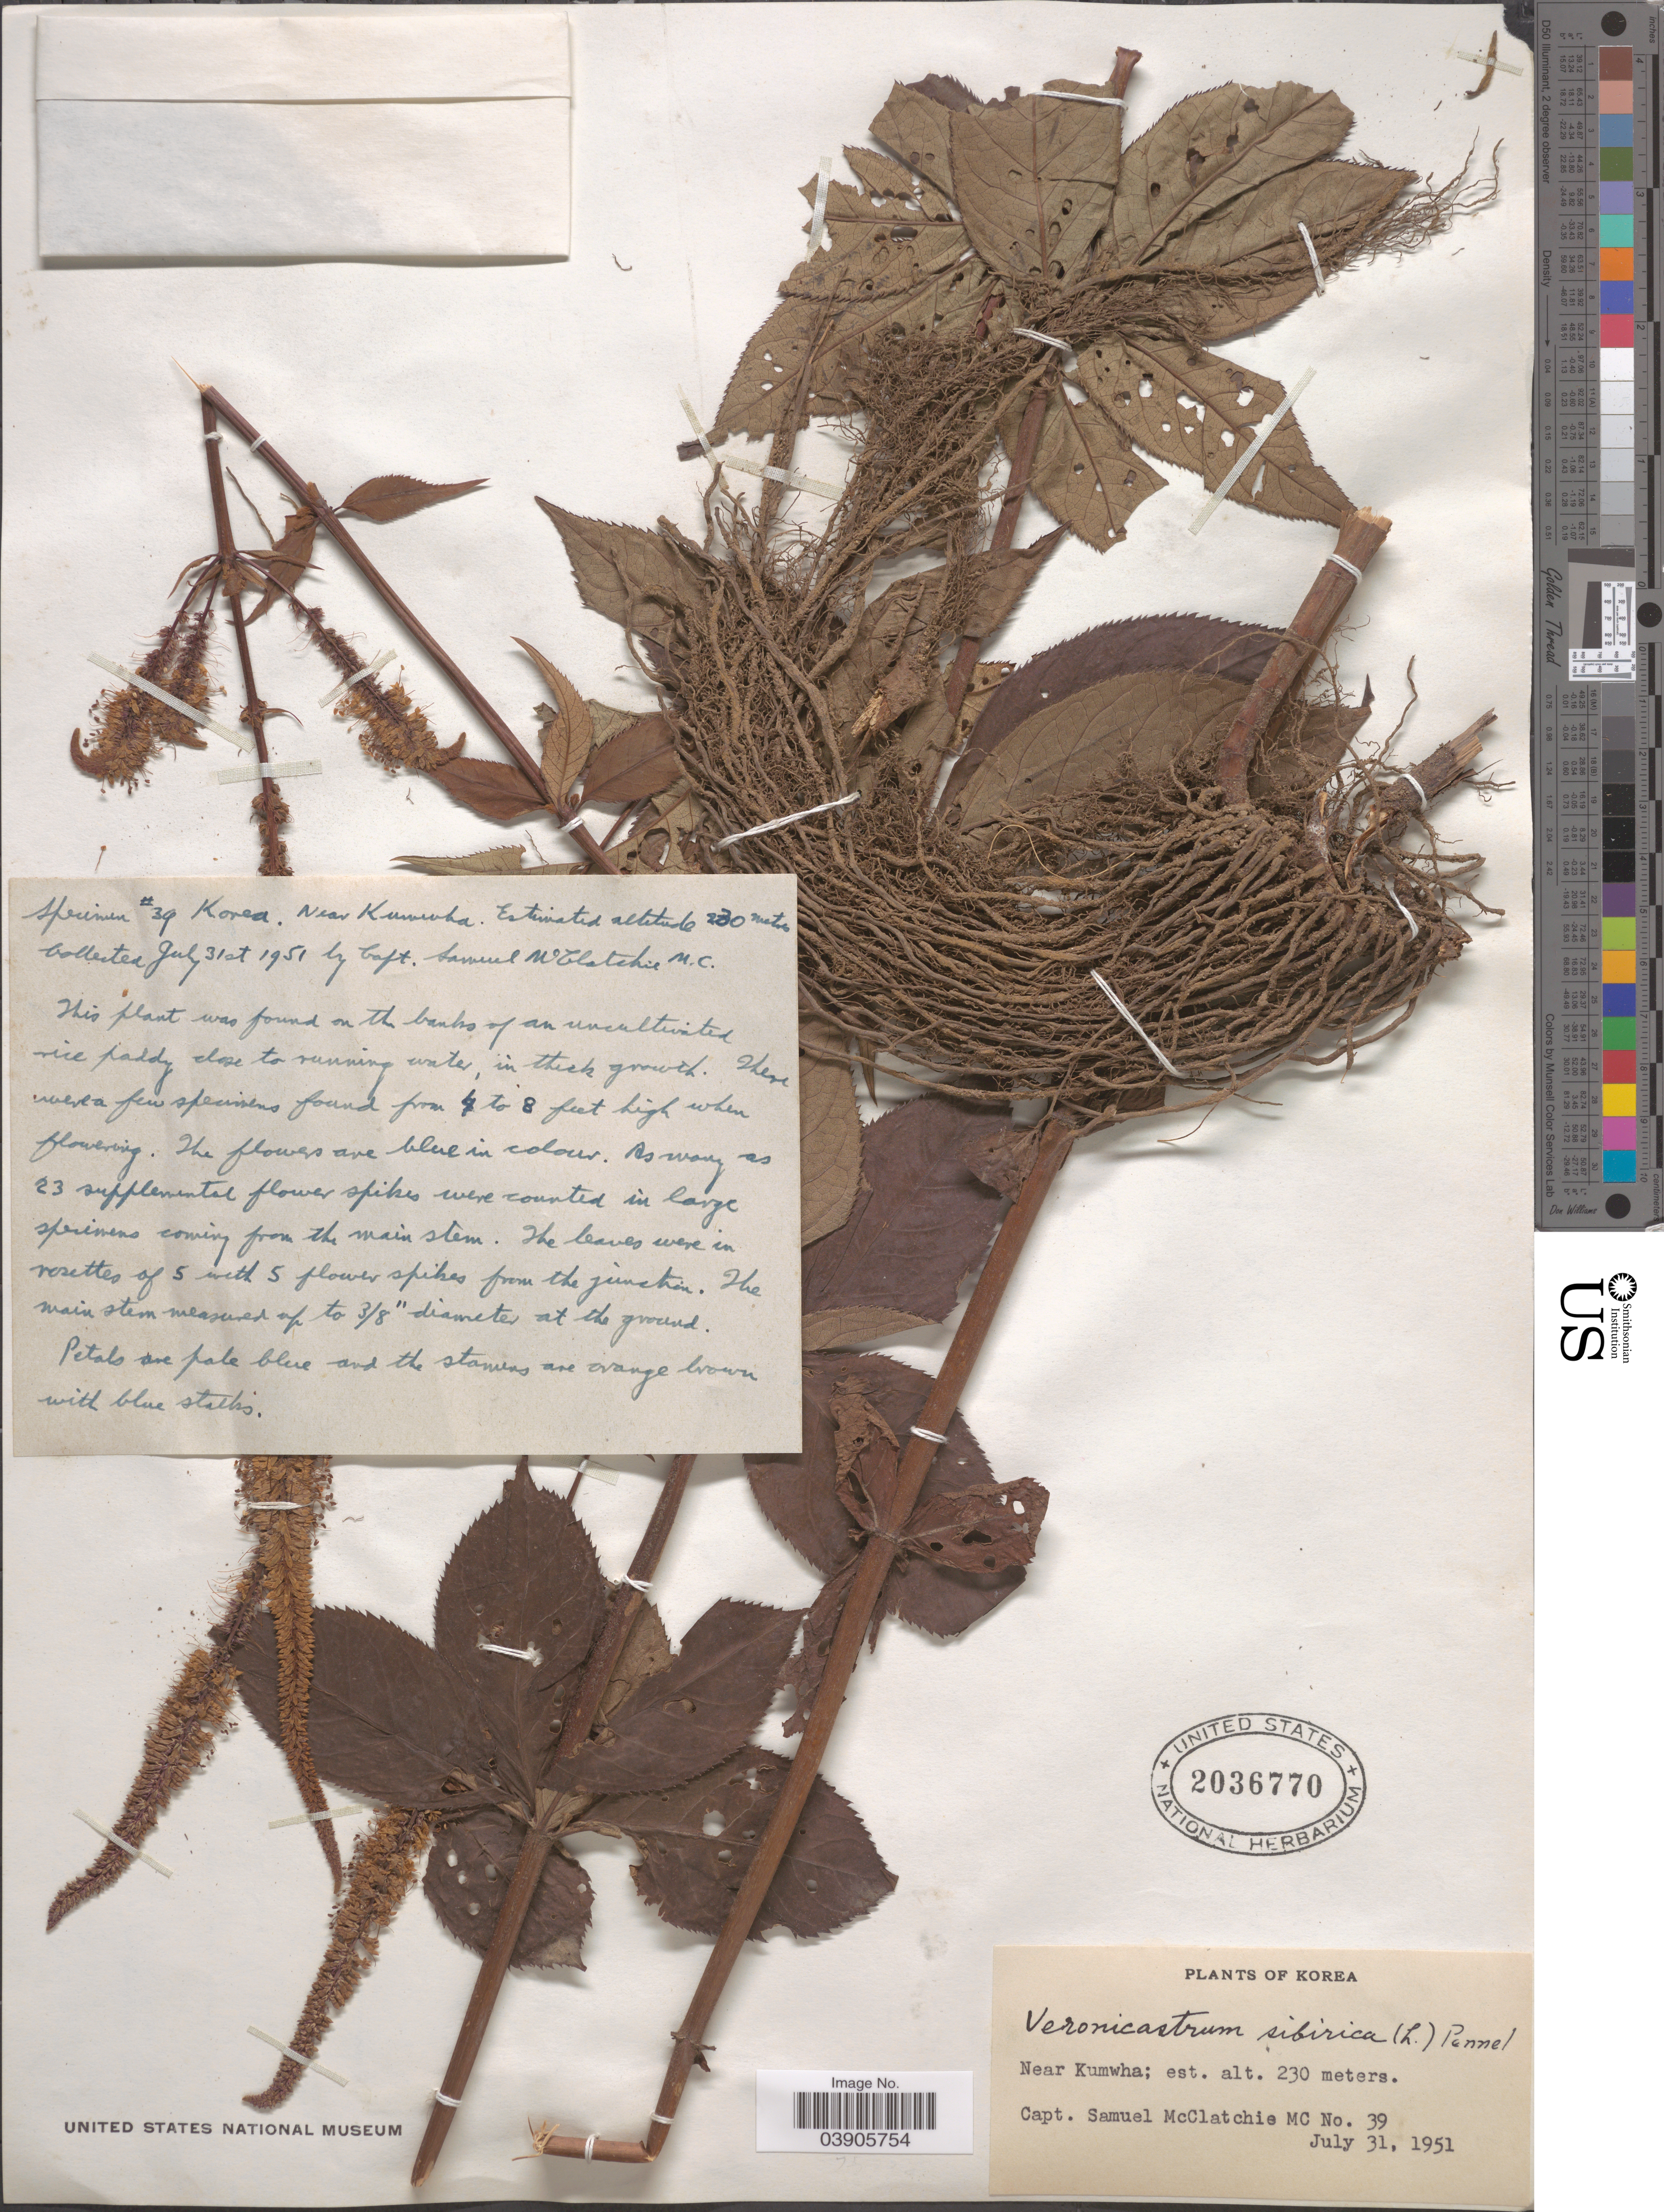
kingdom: Plantae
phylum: Tracheophyta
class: Magnoliopsida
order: Lamiales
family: Plantaginaceae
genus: Veronicastrum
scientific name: Veronicastrum sibiricum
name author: (L.) Pennell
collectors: S. McClatchie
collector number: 39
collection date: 1951-07-31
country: South Korea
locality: Near Kumwha.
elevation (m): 230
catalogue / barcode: US 2036770